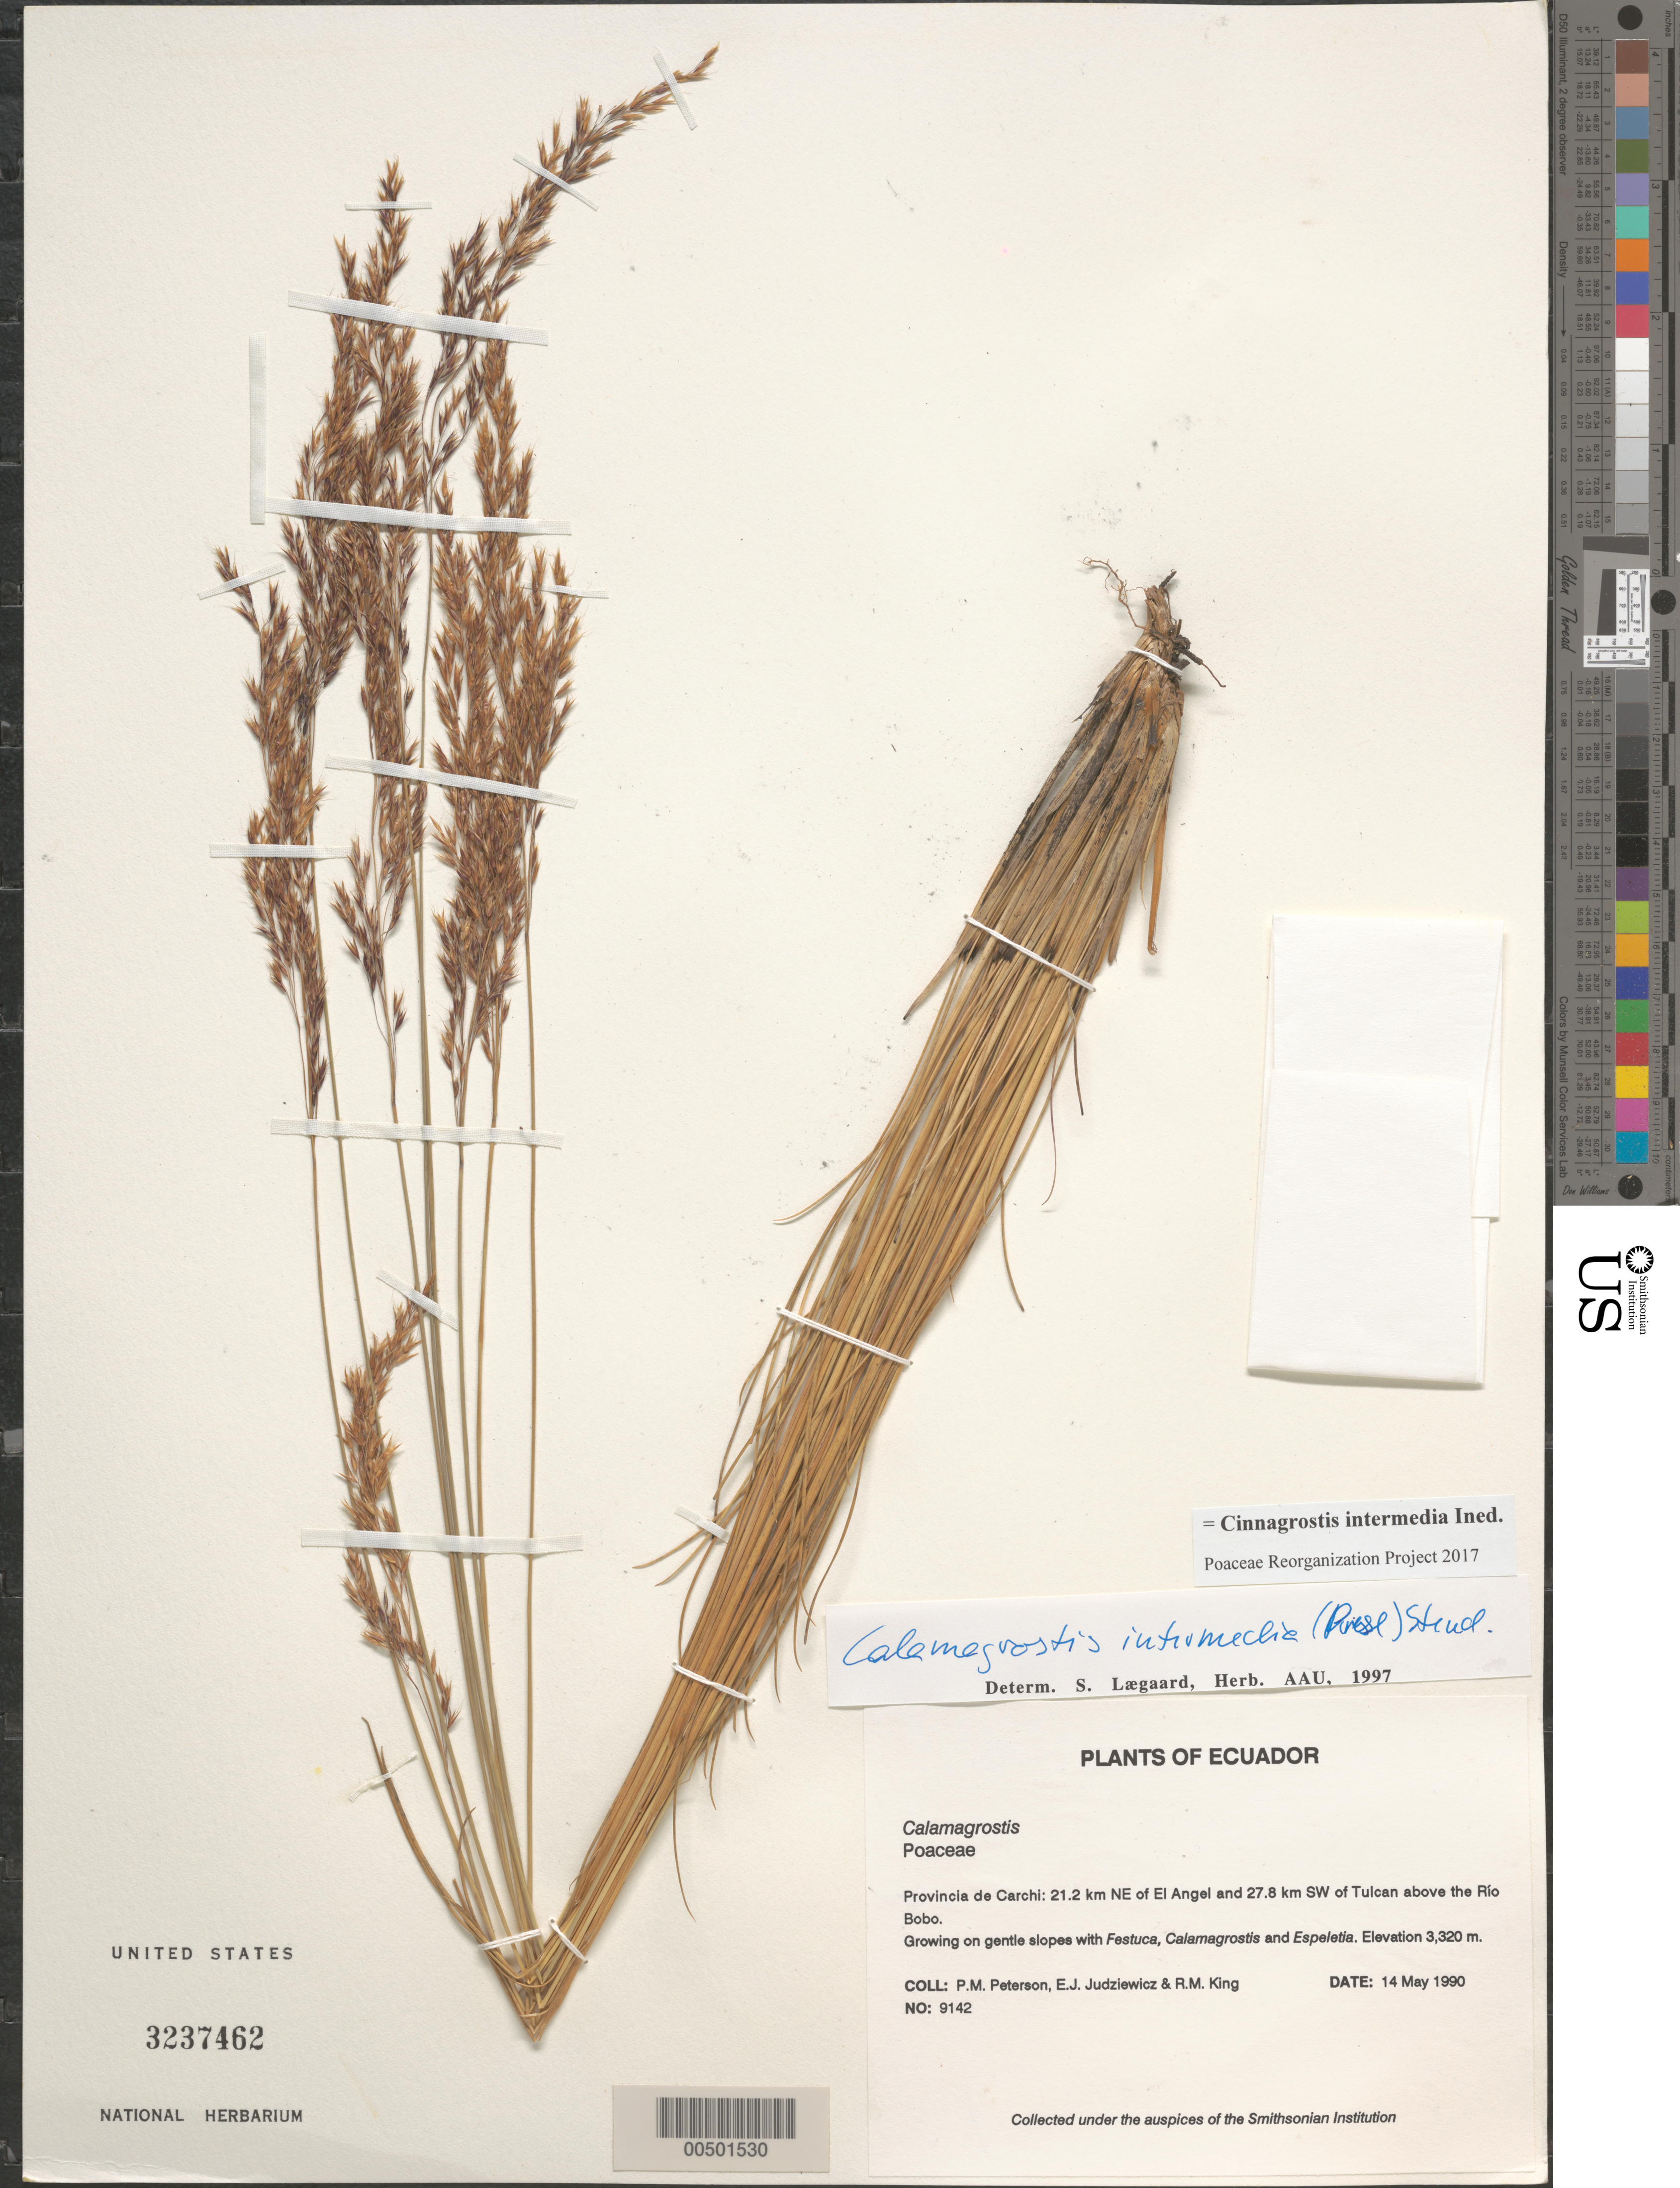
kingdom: Plantae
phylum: Tracheophyta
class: Liliopsida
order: Poales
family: Poaceae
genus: Cinnagrostis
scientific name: Cinnagrostis intermedia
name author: (J. Presl) P.M. Peterson et al.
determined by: Poaceae Reorganization Project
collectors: P. M. Peterson, E. J. Judziewicz & R. M. King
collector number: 09142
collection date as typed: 14 May 1990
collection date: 1990-05-14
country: Ecuador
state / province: Carchi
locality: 21.2 km NE of El Angel and 27.8 km SW of Tulcan above the Río Bobo.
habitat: Growing on gentle slopes with Festuca, Calamagrostis and Espeletia.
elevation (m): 3320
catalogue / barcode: US 3237462